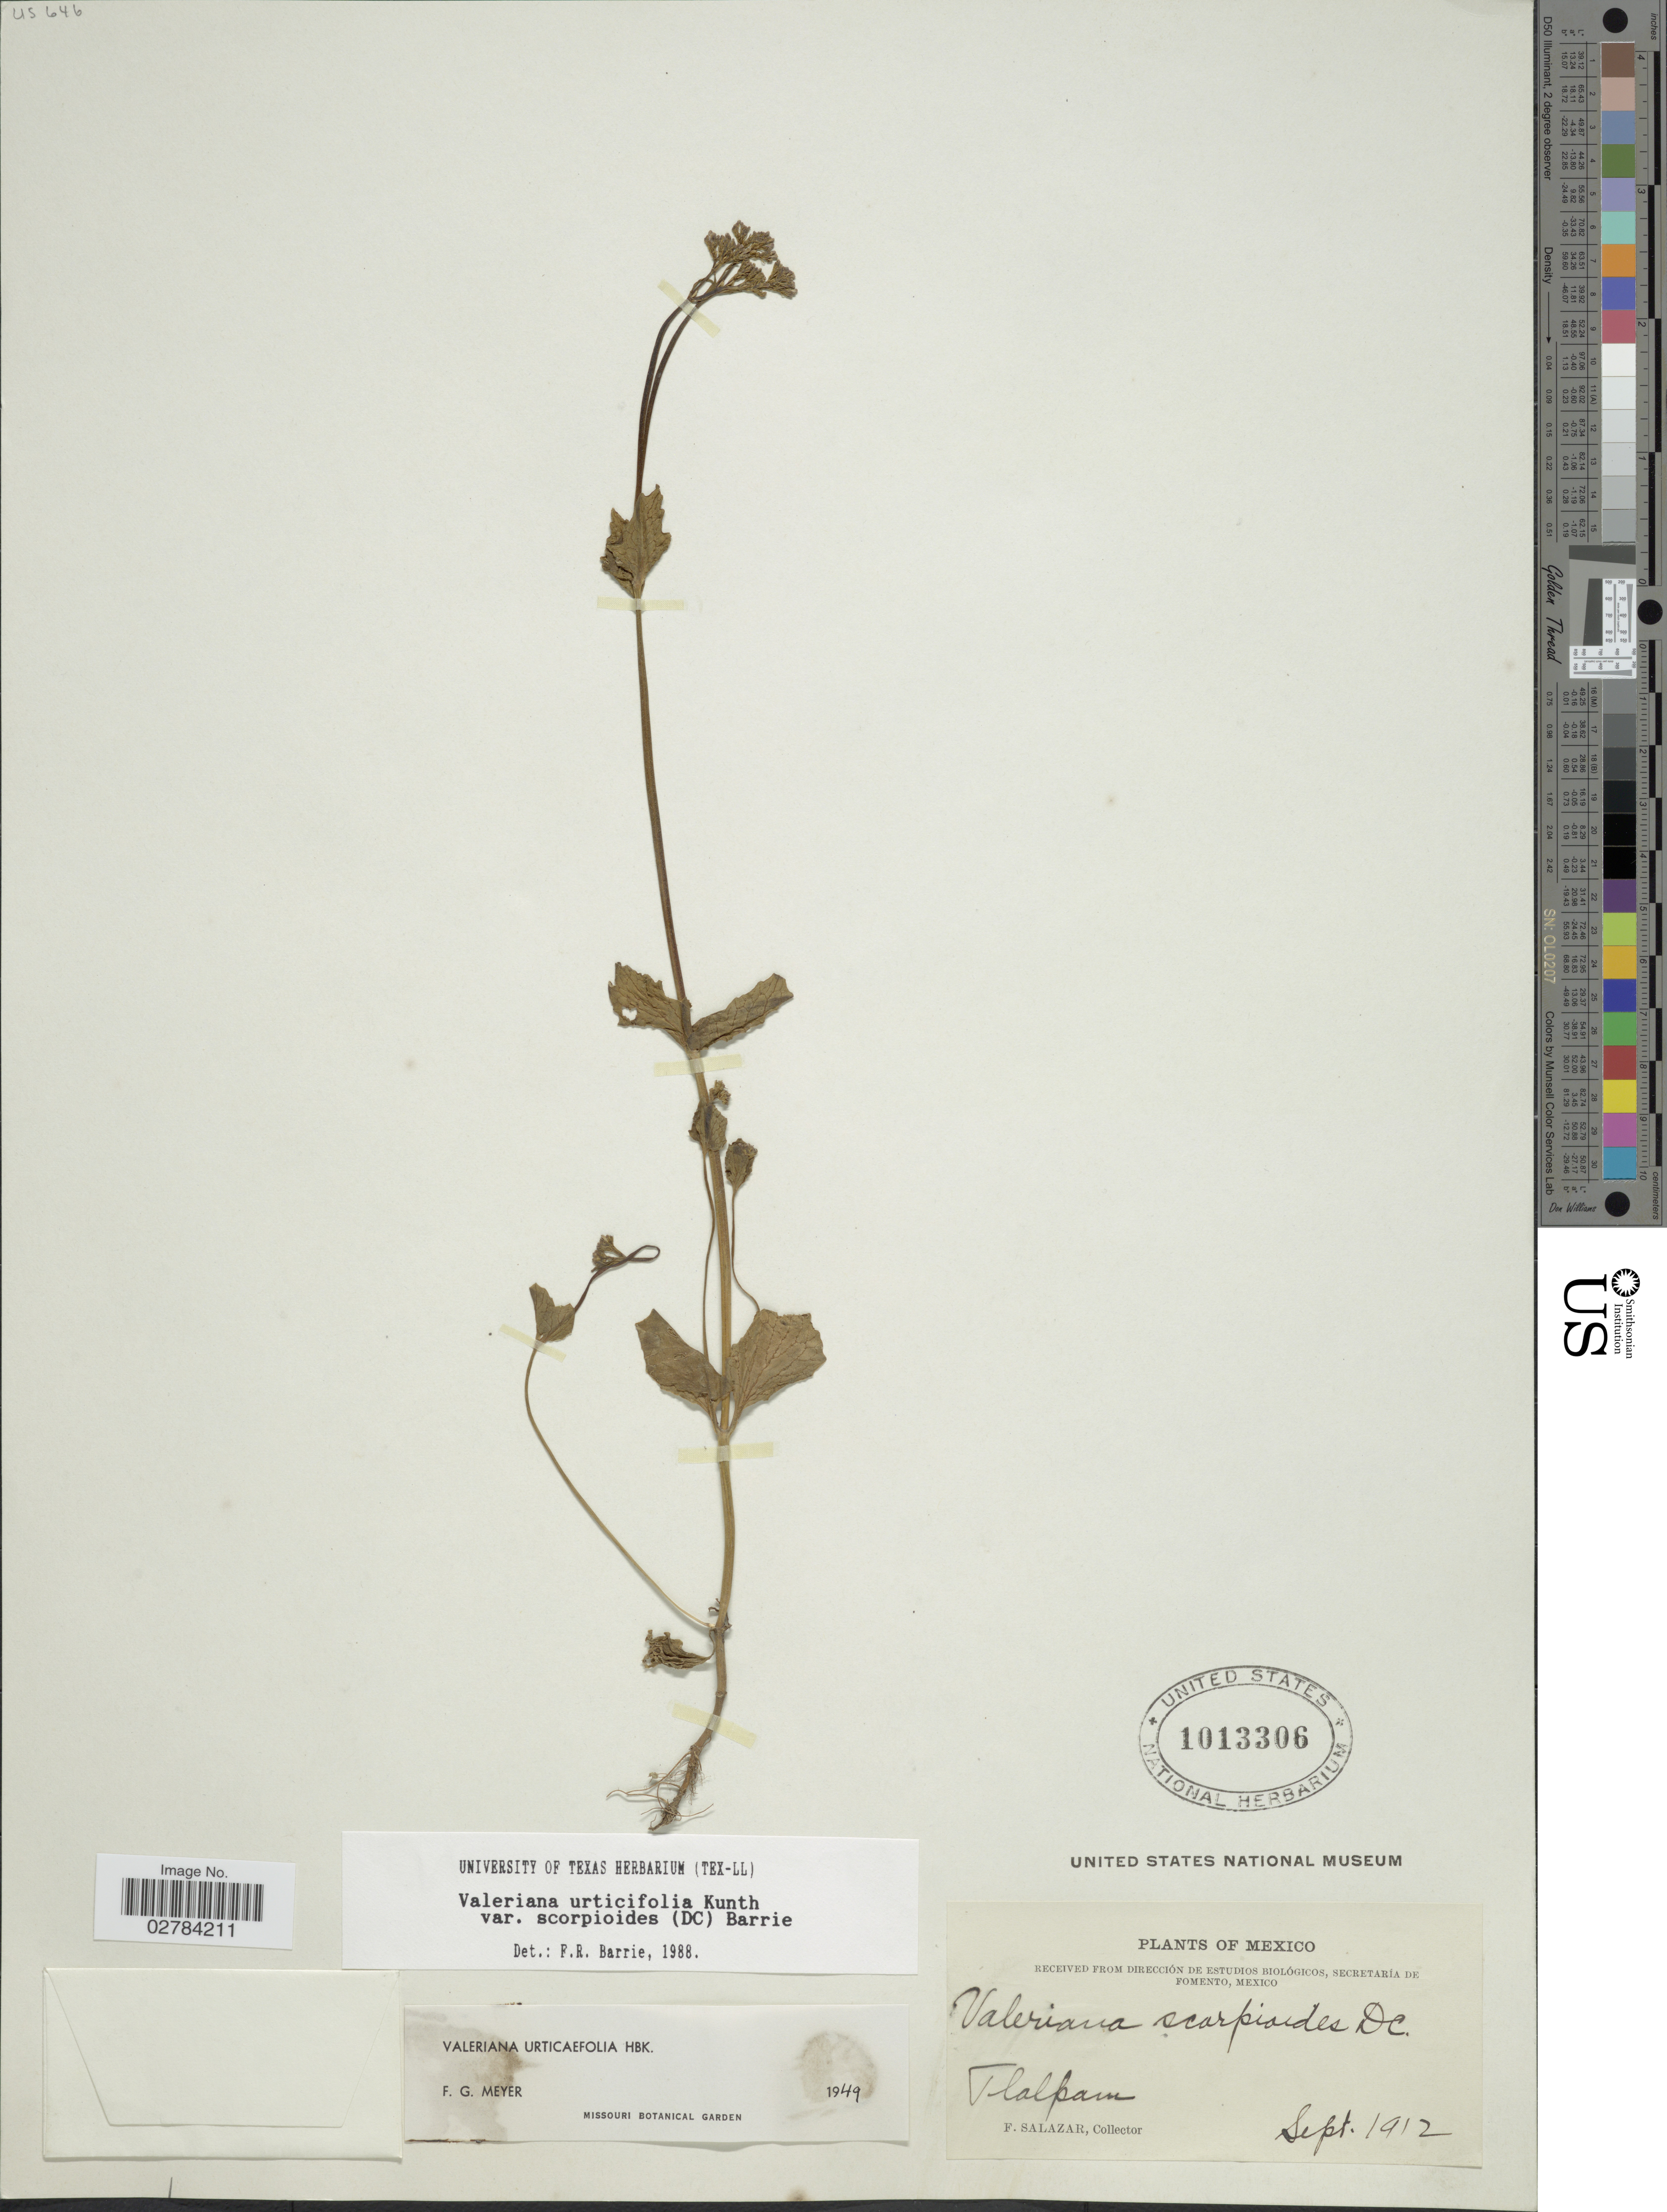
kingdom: Plantae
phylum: Tracheophyta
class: Magnoliopsida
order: Dipsacales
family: Caprifoliaceae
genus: Valeriana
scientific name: Valeriana urticifolia var. scorpioides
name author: (DC.) Barrie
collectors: F. Salazar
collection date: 1912-09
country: Mexico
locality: Tlalpam.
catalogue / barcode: US 1013306